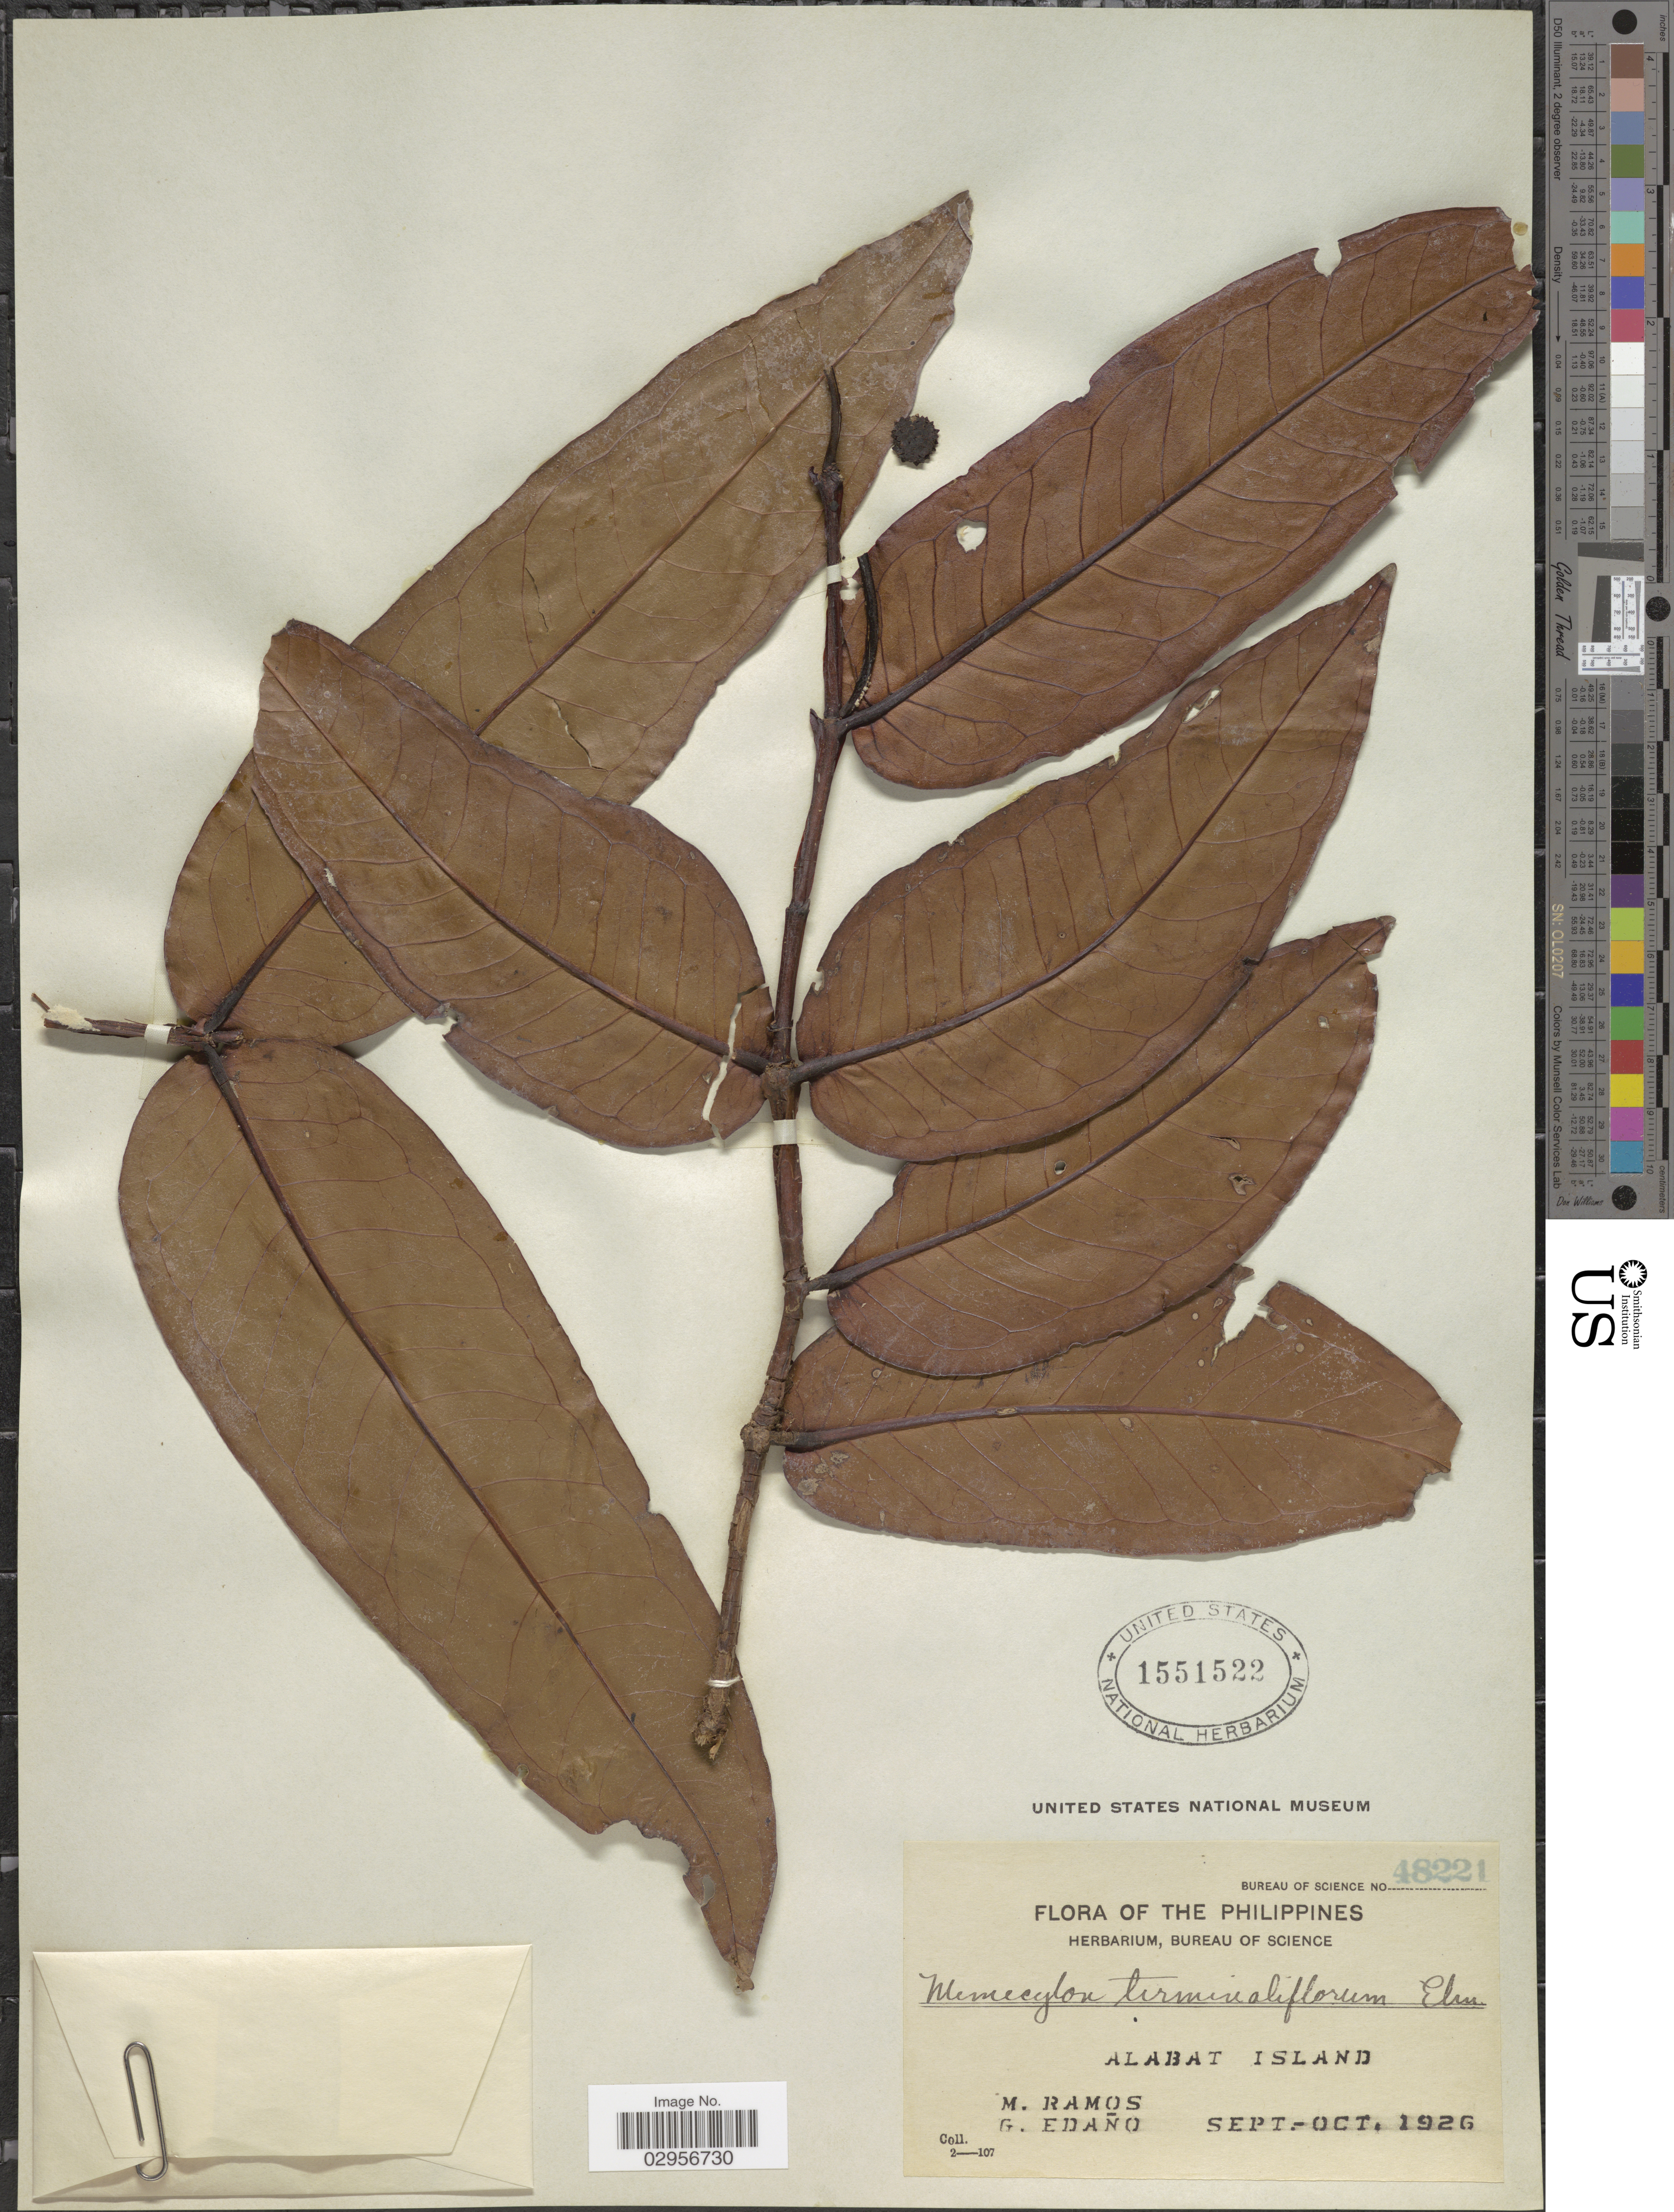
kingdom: Plantae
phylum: Tracheophyta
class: Magnoliopsida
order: Myrtales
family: Melastomataceae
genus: Memecylon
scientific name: Memecylon terminaliflora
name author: Elmer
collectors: M. Ramos & G. Edaño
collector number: Bureau of Science 48221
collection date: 1926-09/1926-10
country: Philippines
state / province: Calabarzon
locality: Alabat Island.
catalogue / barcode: US 1551522